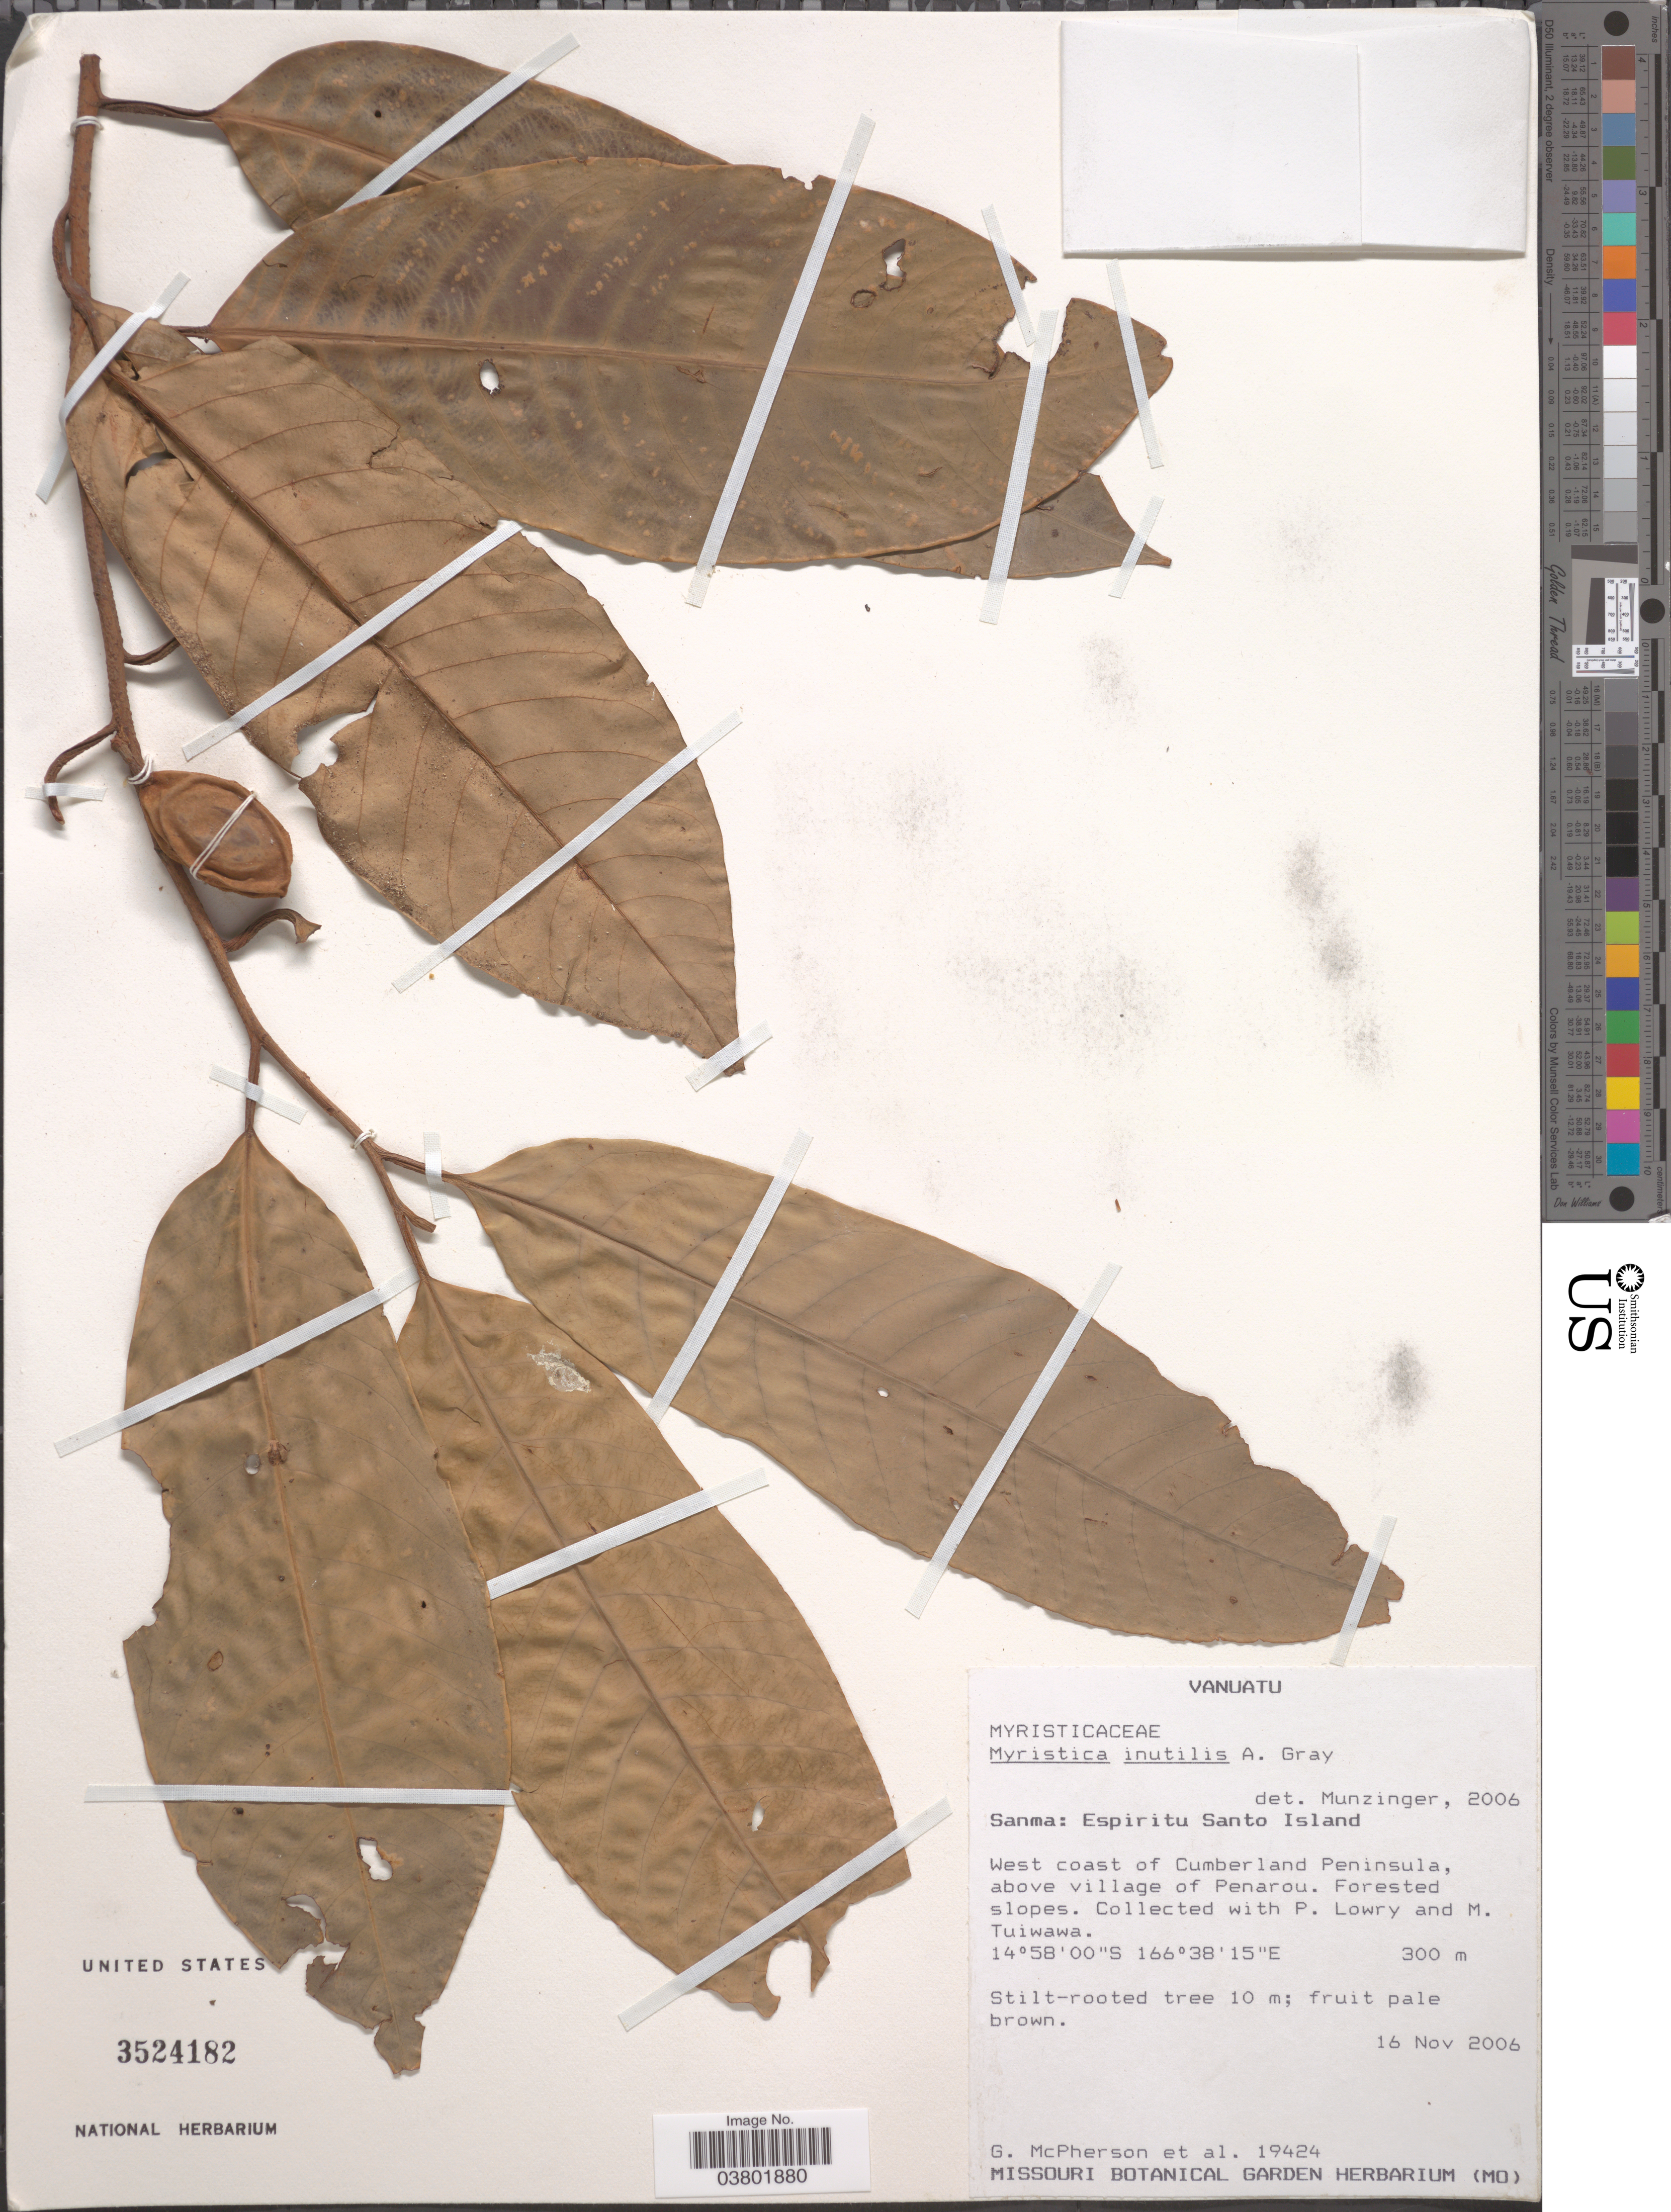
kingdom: Plantae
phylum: Tracheophyta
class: Magnoliopsida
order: Magnoliales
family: Myristicaceae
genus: Myristica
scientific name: Myristica inutilis subsp. inutilis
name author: A. Gray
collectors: G. McPherson, P. Lowry & M. Tuiwawa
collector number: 19424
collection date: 2006-11-16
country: Vanuatu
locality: Sanma: Espiritu Santo Island. West coast of Cumberland Peninsula, above village of Penarou.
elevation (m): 300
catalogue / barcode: US 3524182